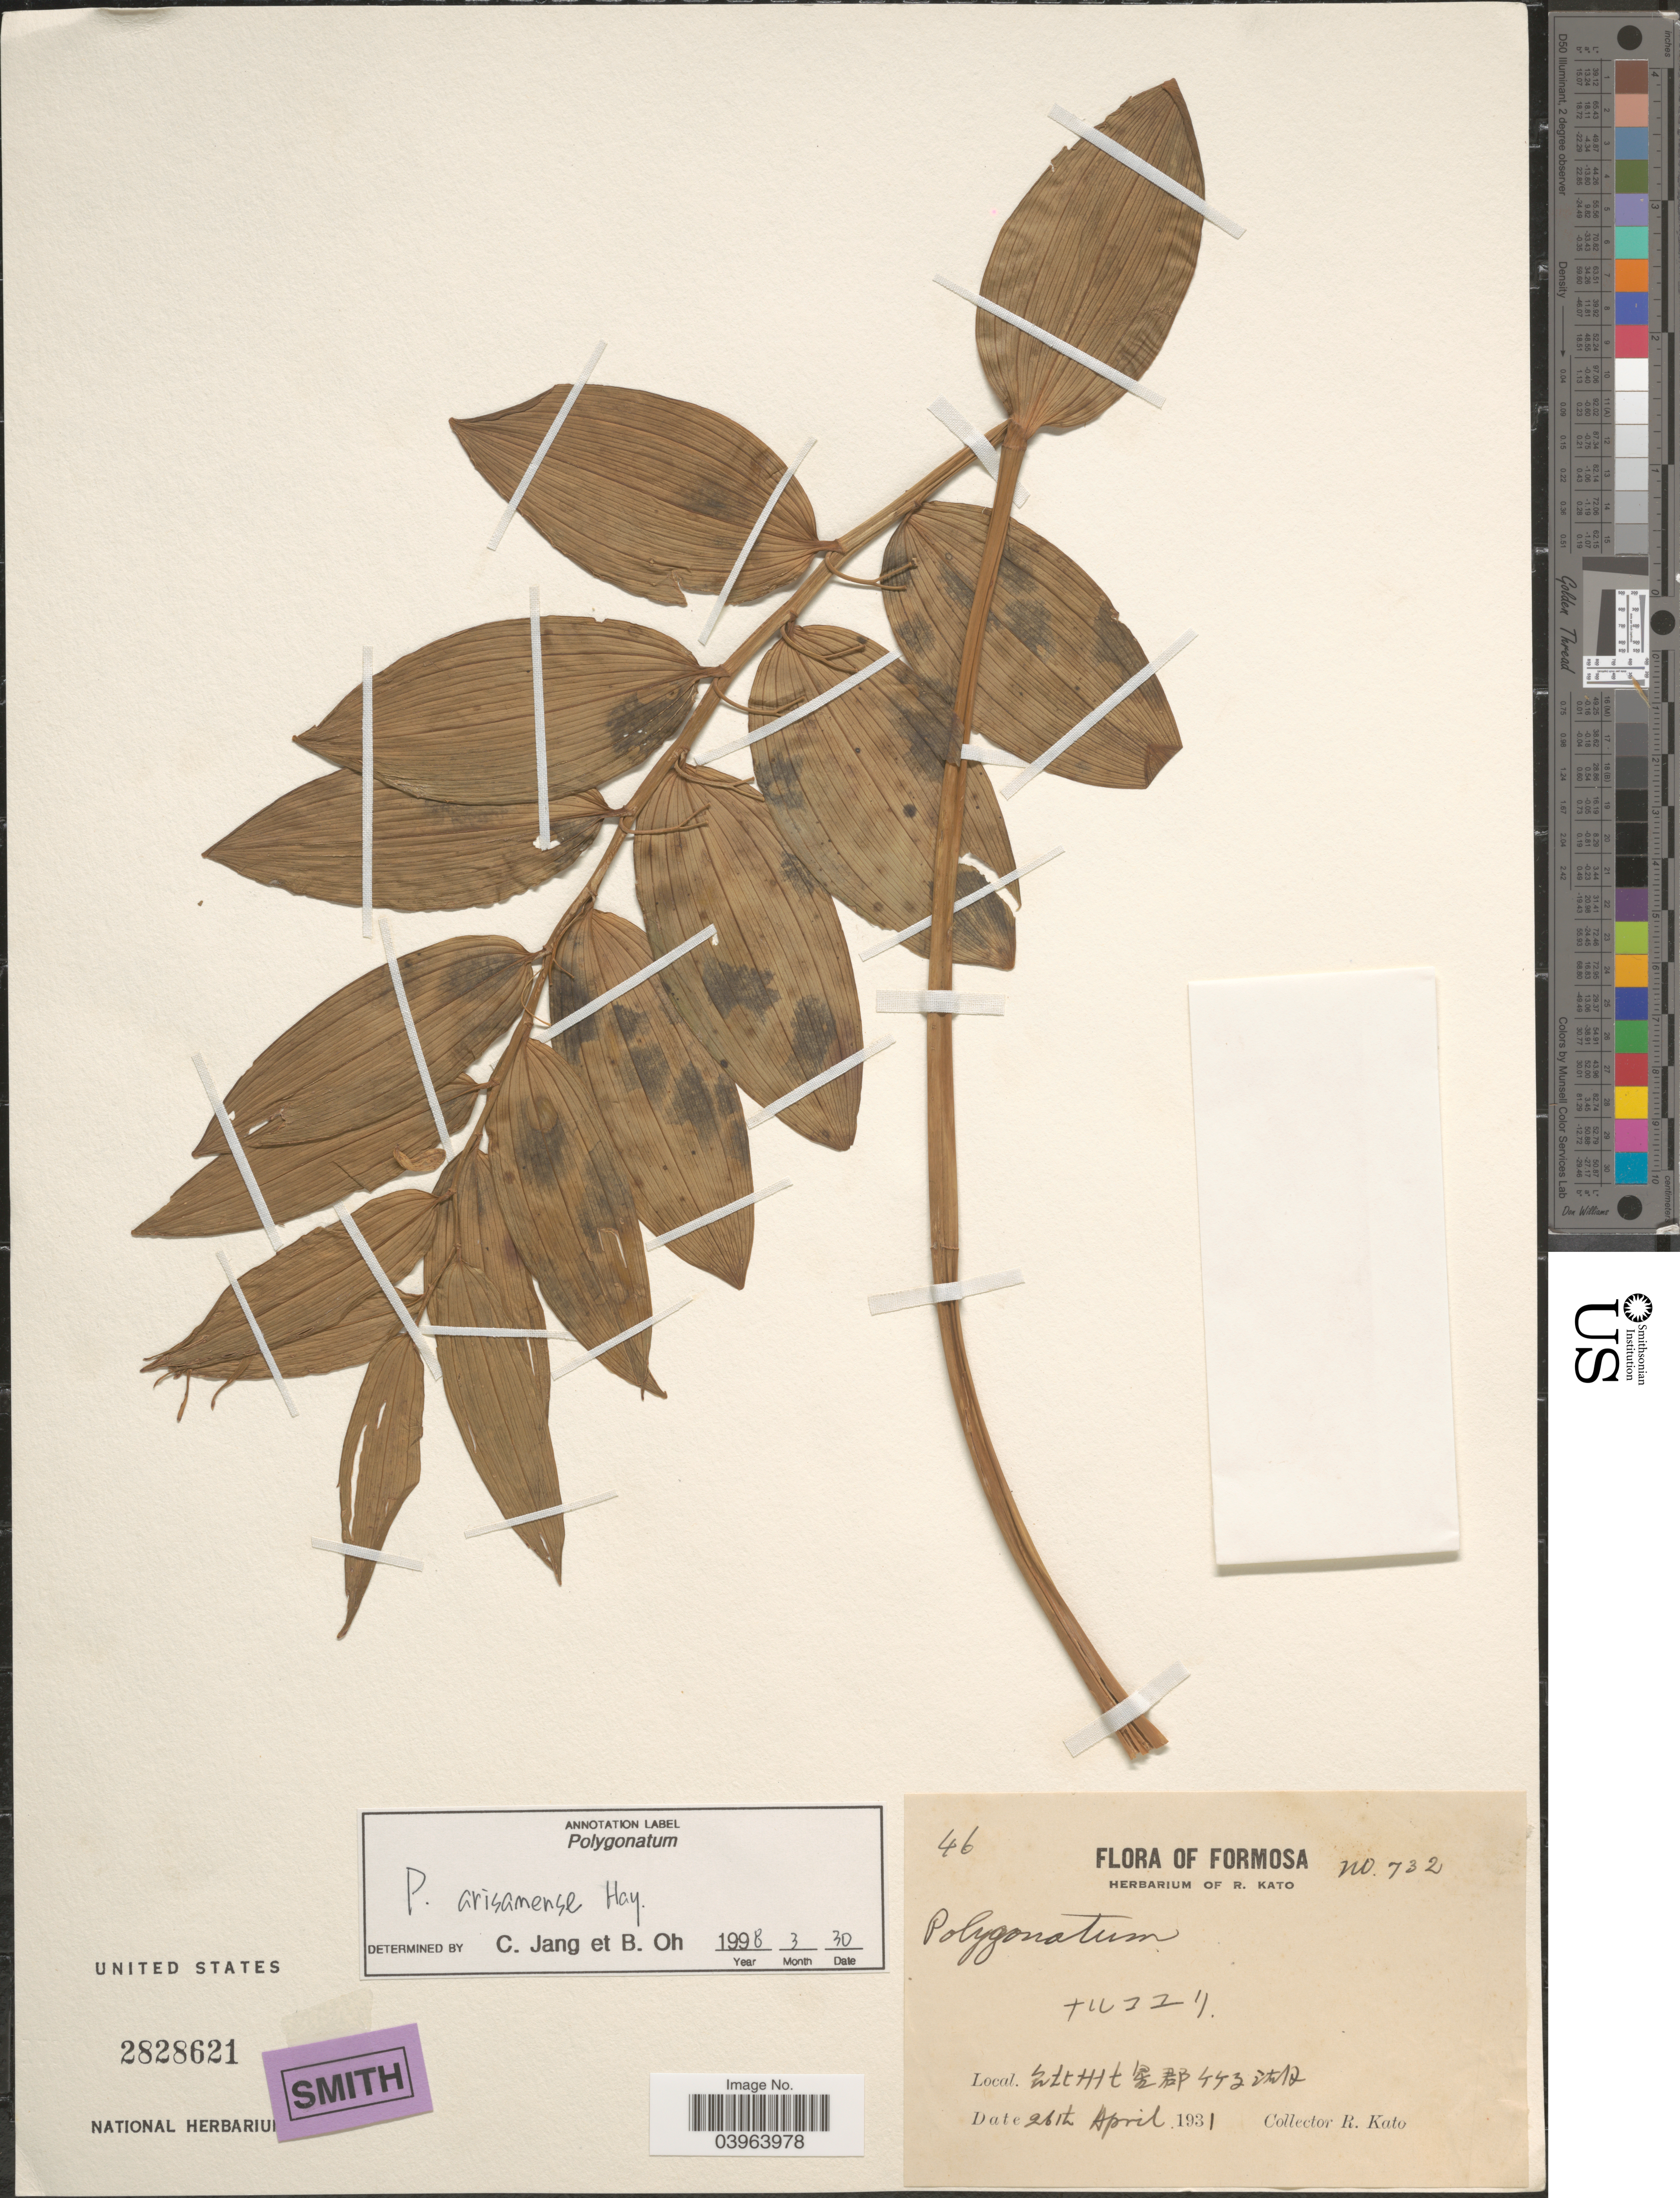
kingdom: Plantae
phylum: Tracheophyta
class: Liliopsida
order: Asparagales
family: Asparagaceae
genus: Polygonatum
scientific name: Polygonatum arisanense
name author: Hayata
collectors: R. Kato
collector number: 46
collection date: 1931-04-26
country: Taiwan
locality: Formosa. X.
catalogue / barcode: US 2828621